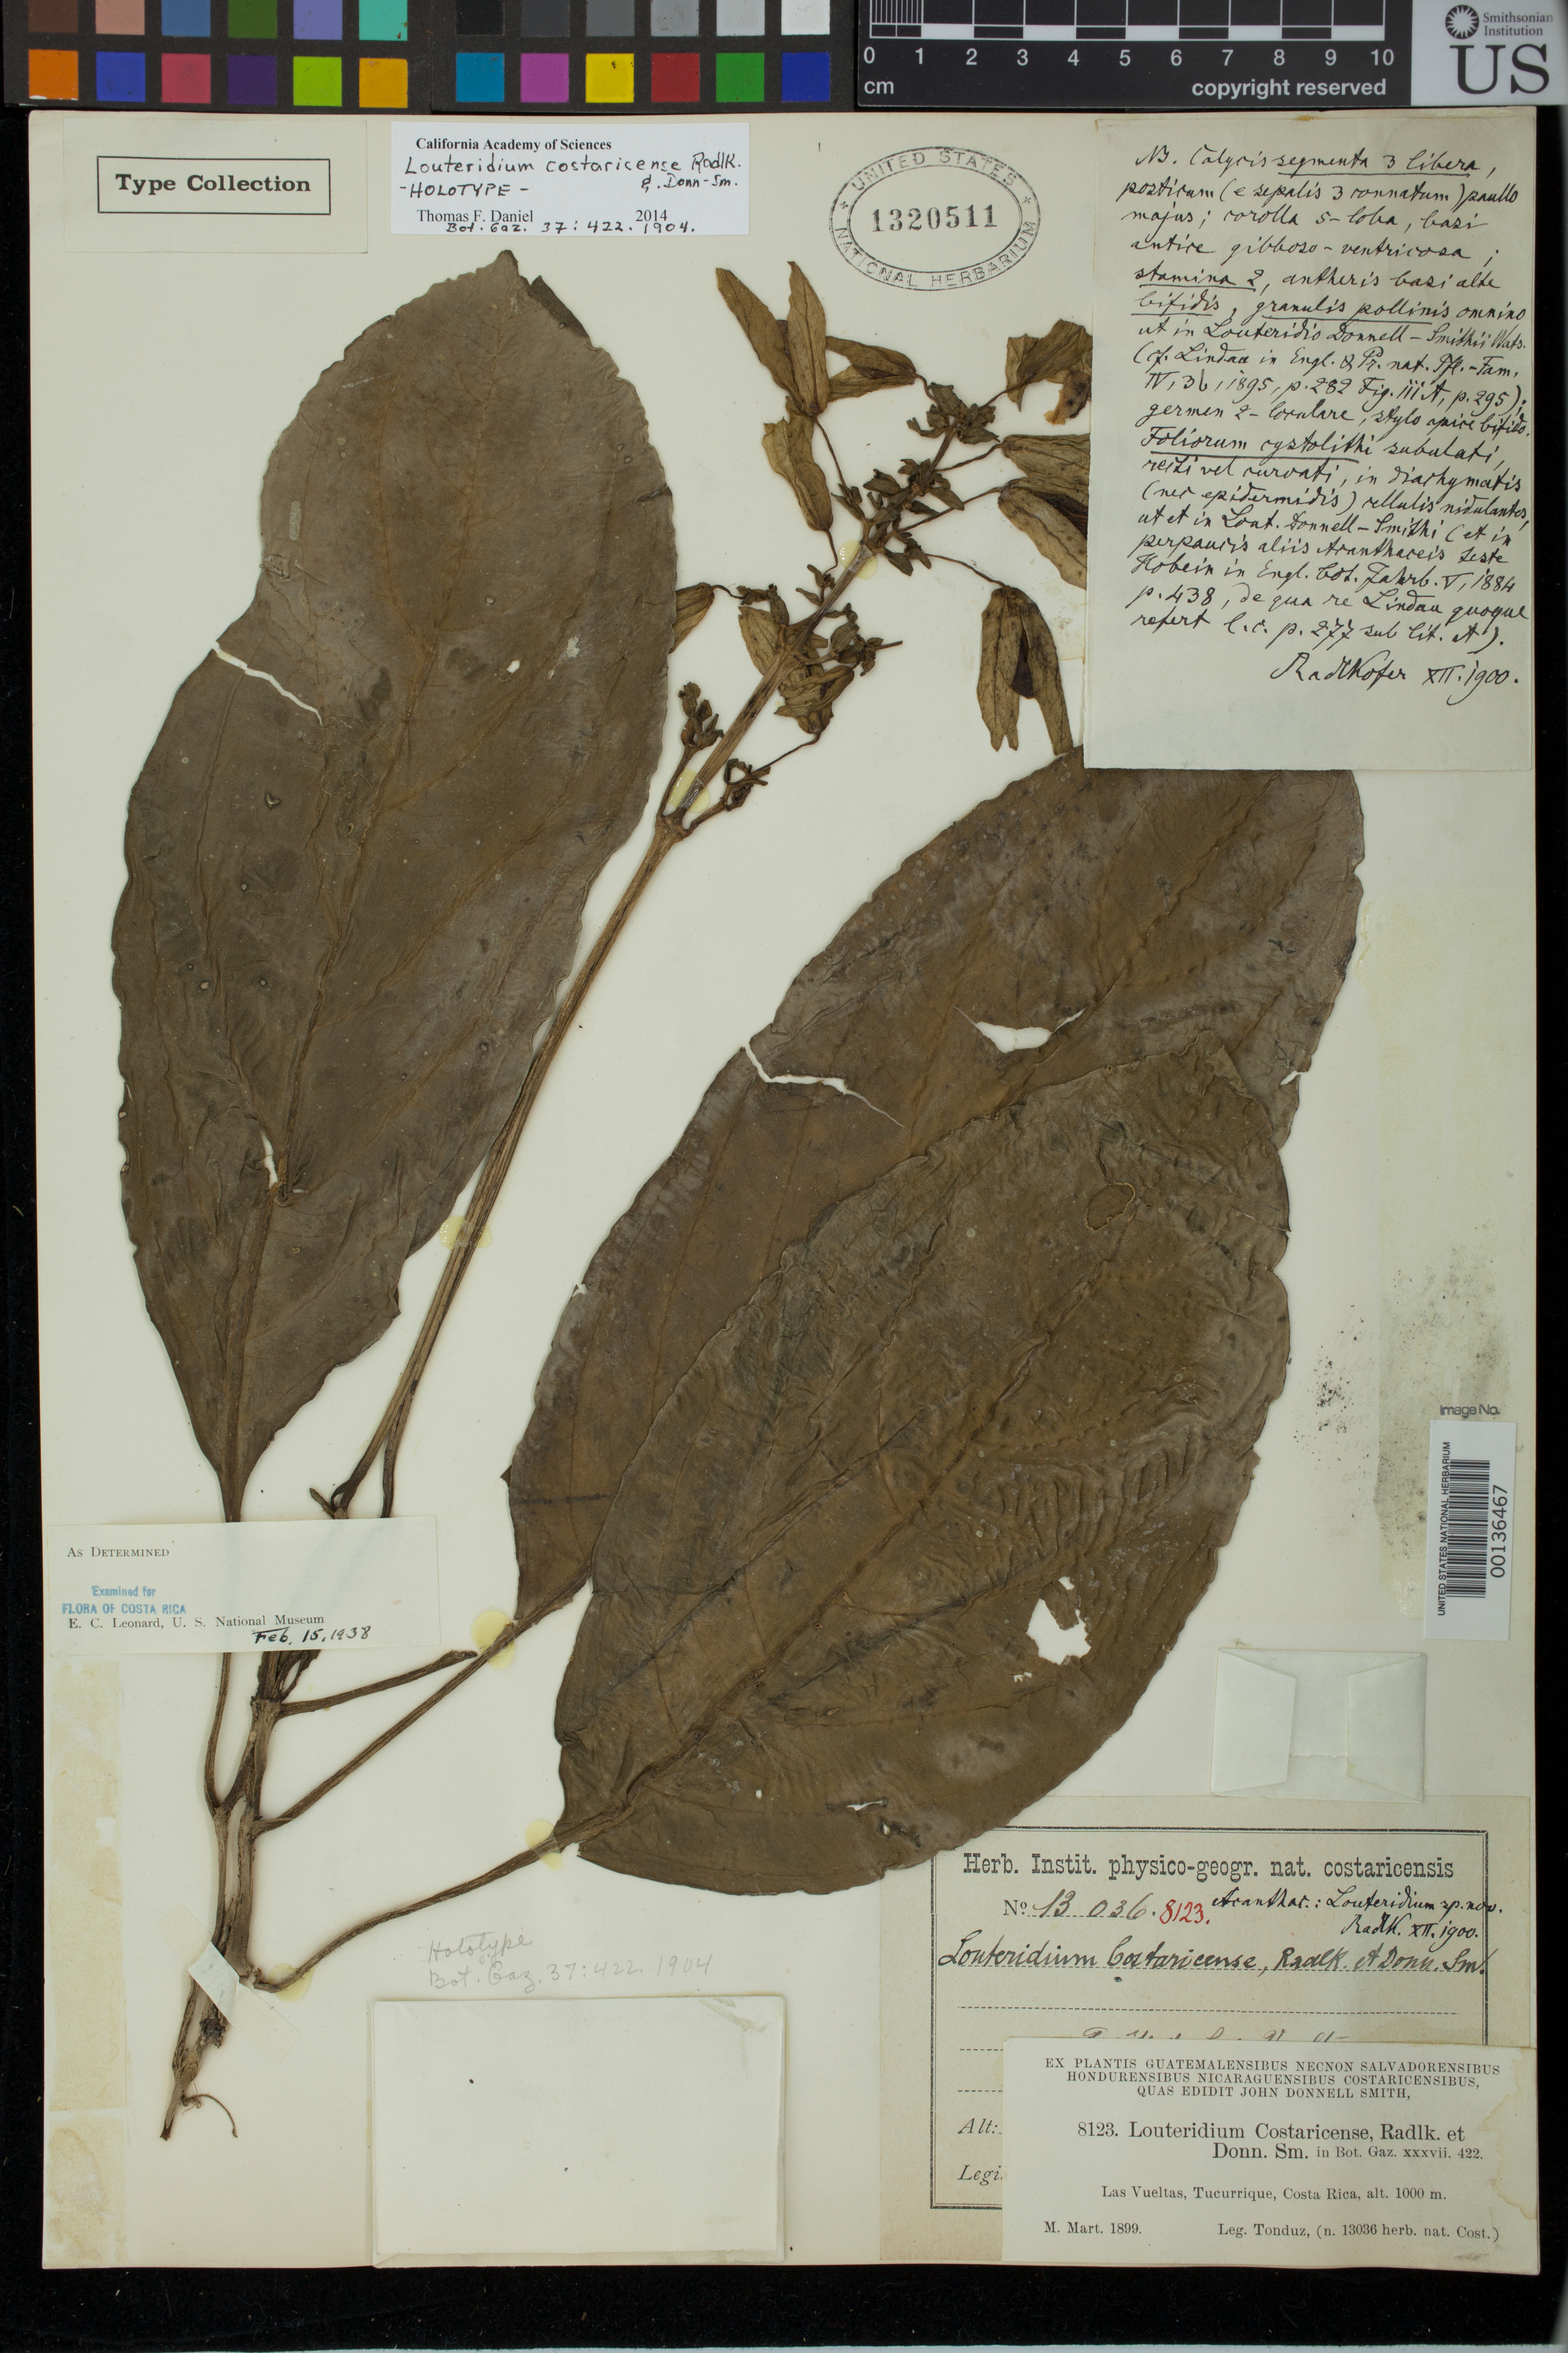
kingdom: Plantae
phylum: Tracheophyta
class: Magnoliopsida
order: Lamiales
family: Acanthaceae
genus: Louteridium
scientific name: Louteridium costaricense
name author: Radlk. & Donn. Sm.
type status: Holotype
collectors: A. Tonduz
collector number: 13036 (JDS 8123)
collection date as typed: Mar 1899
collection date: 1899-03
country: Costa Rica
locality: Tucurrique, Las Vueltas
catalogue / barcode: US 1320511